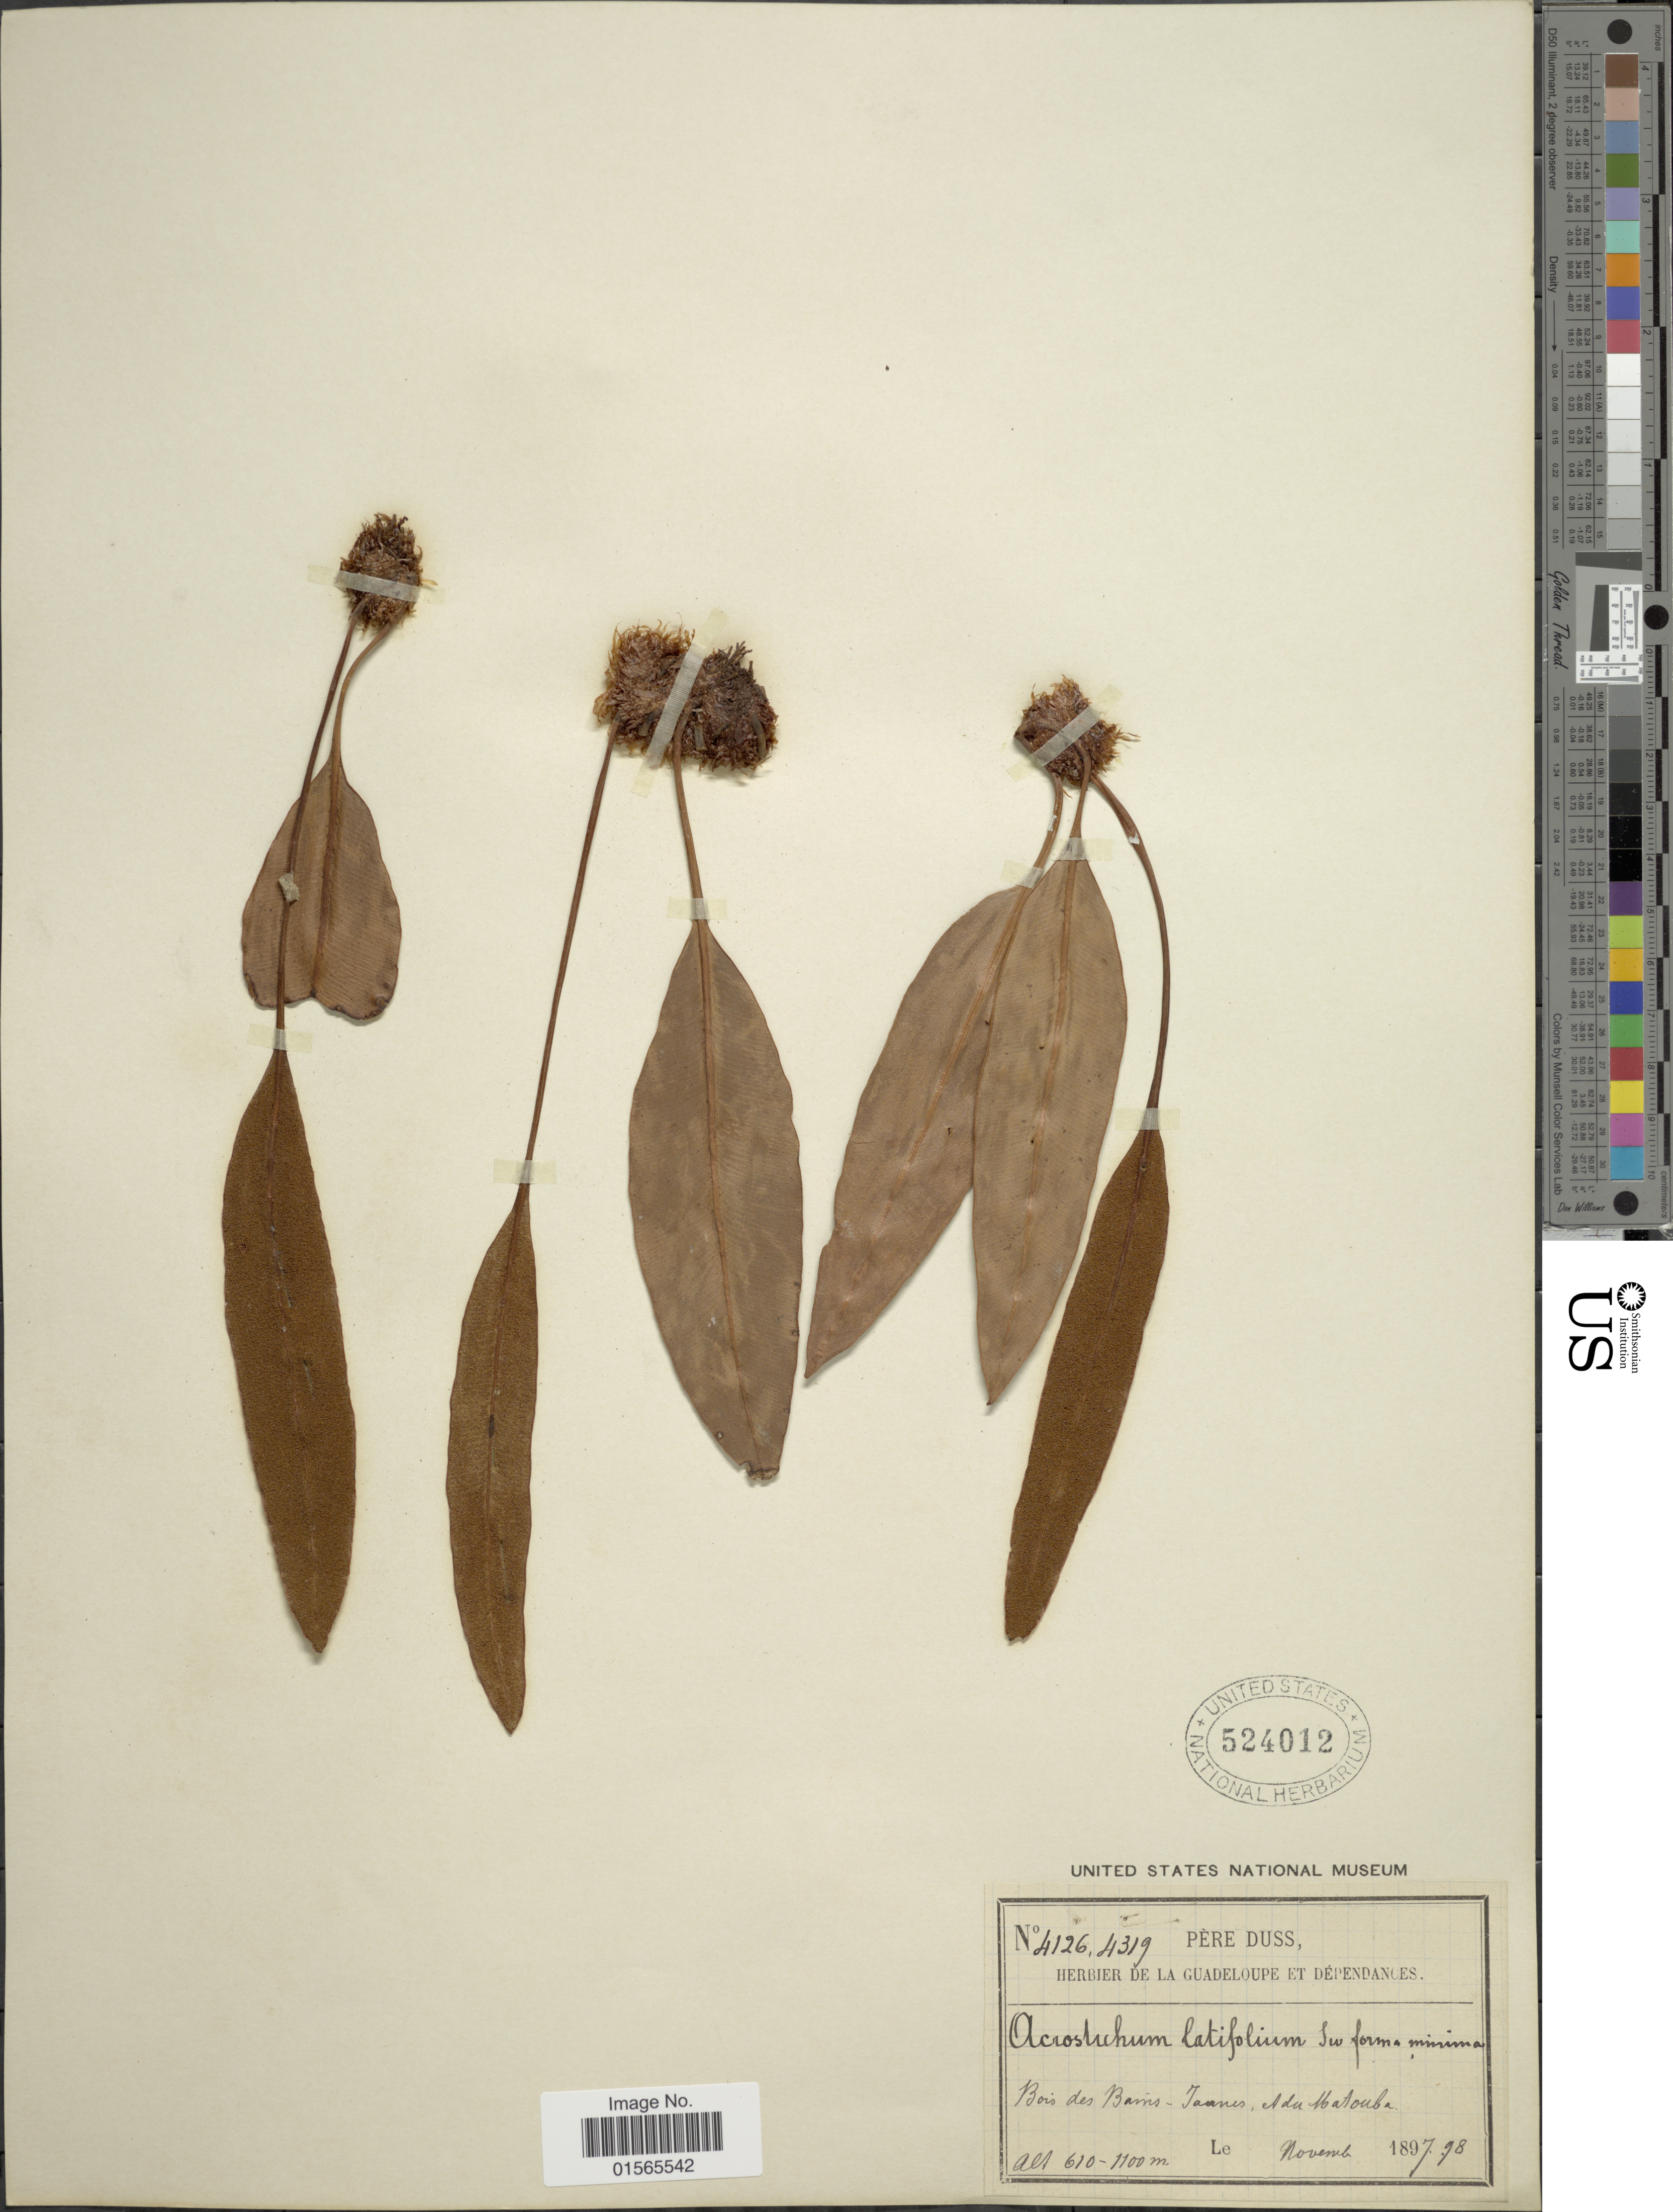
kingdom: Plantae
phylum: Tracheophyta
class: Polypodiopsida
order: Polypodiales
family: Dryopteridaceae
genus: Elaphoglossum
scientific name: Elaphoglossum impressum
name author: (Fée) T. Moore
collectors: Père Duss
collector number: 4126/4319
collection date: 1897-11/1898-11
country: Guadeloupe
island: Leeward Is.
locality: Bois des Bains-Jaunes, et du Matouba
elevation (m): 610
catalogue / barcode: US 524012